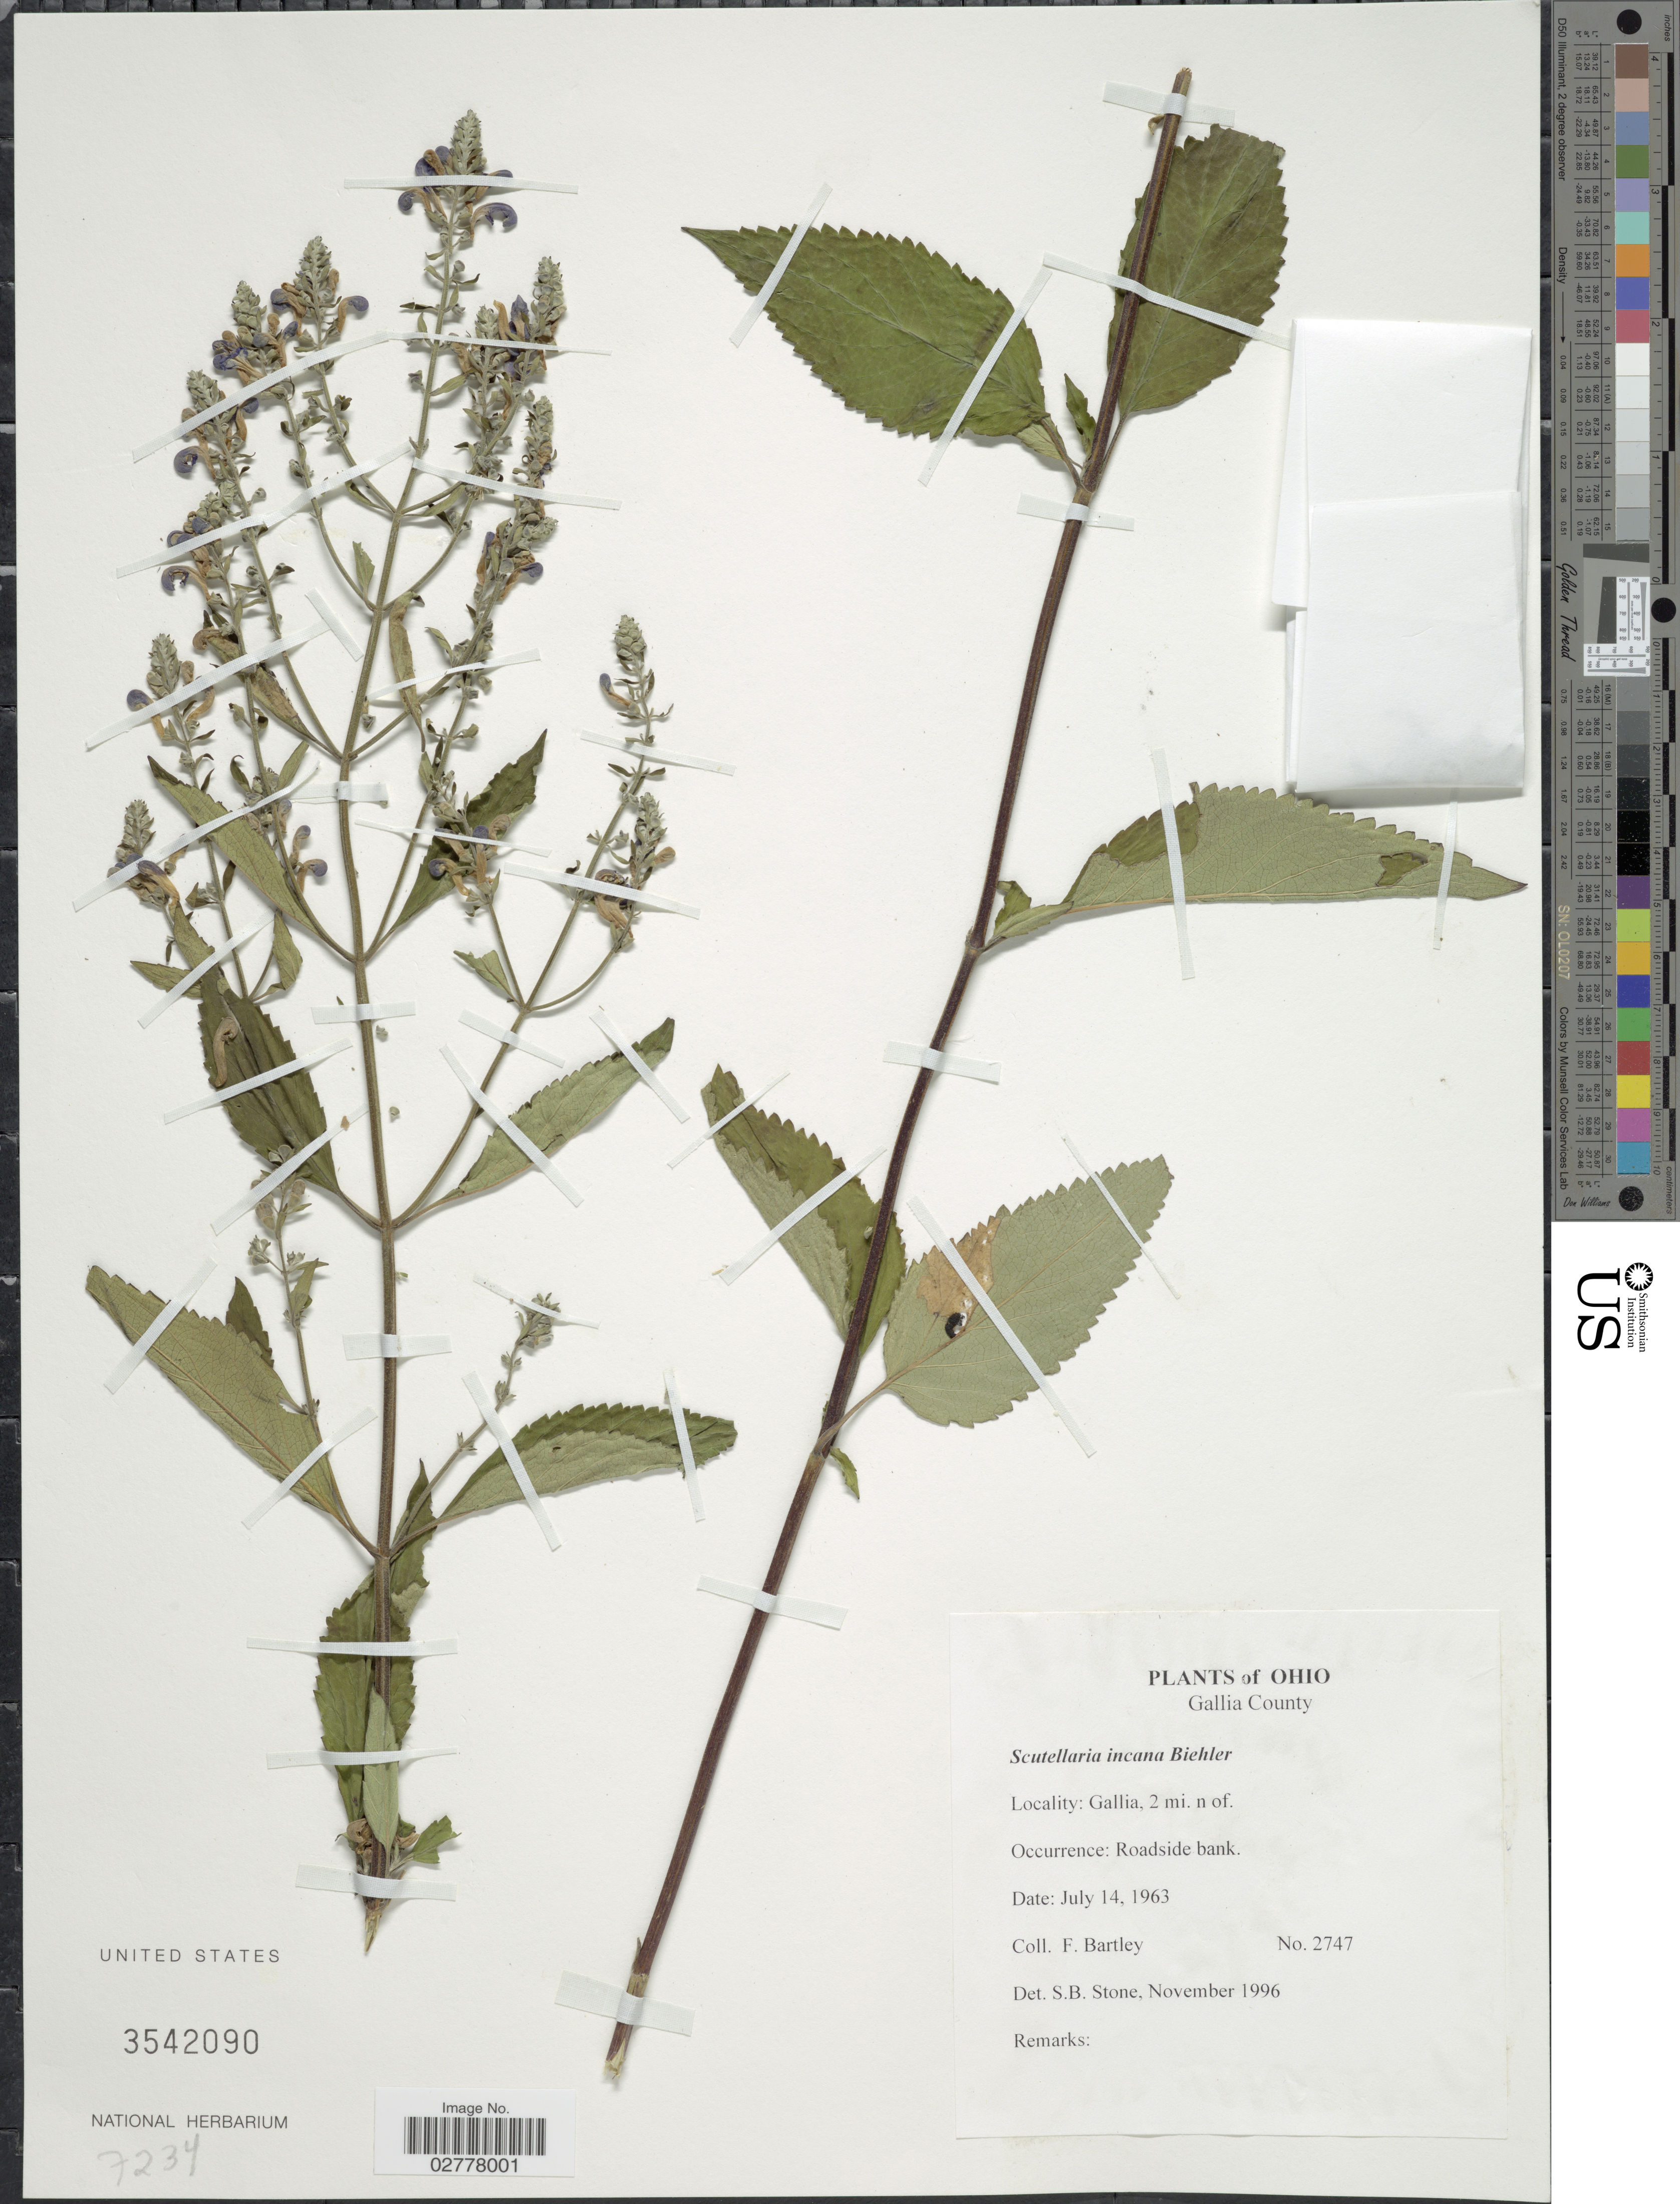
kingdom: Plantae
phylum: Tracheophyta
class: Magnoliopsida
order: Lamiales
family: Lamiaceae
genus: Scutellaria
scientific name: Scutellaria incana var. incana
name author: Biehler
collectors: F. Bartley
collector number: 2747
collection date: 1963-07-14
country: United States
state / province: Ohio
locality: Gallia County. Gallia, 2 mi. n. of.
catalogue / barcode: US 3542090